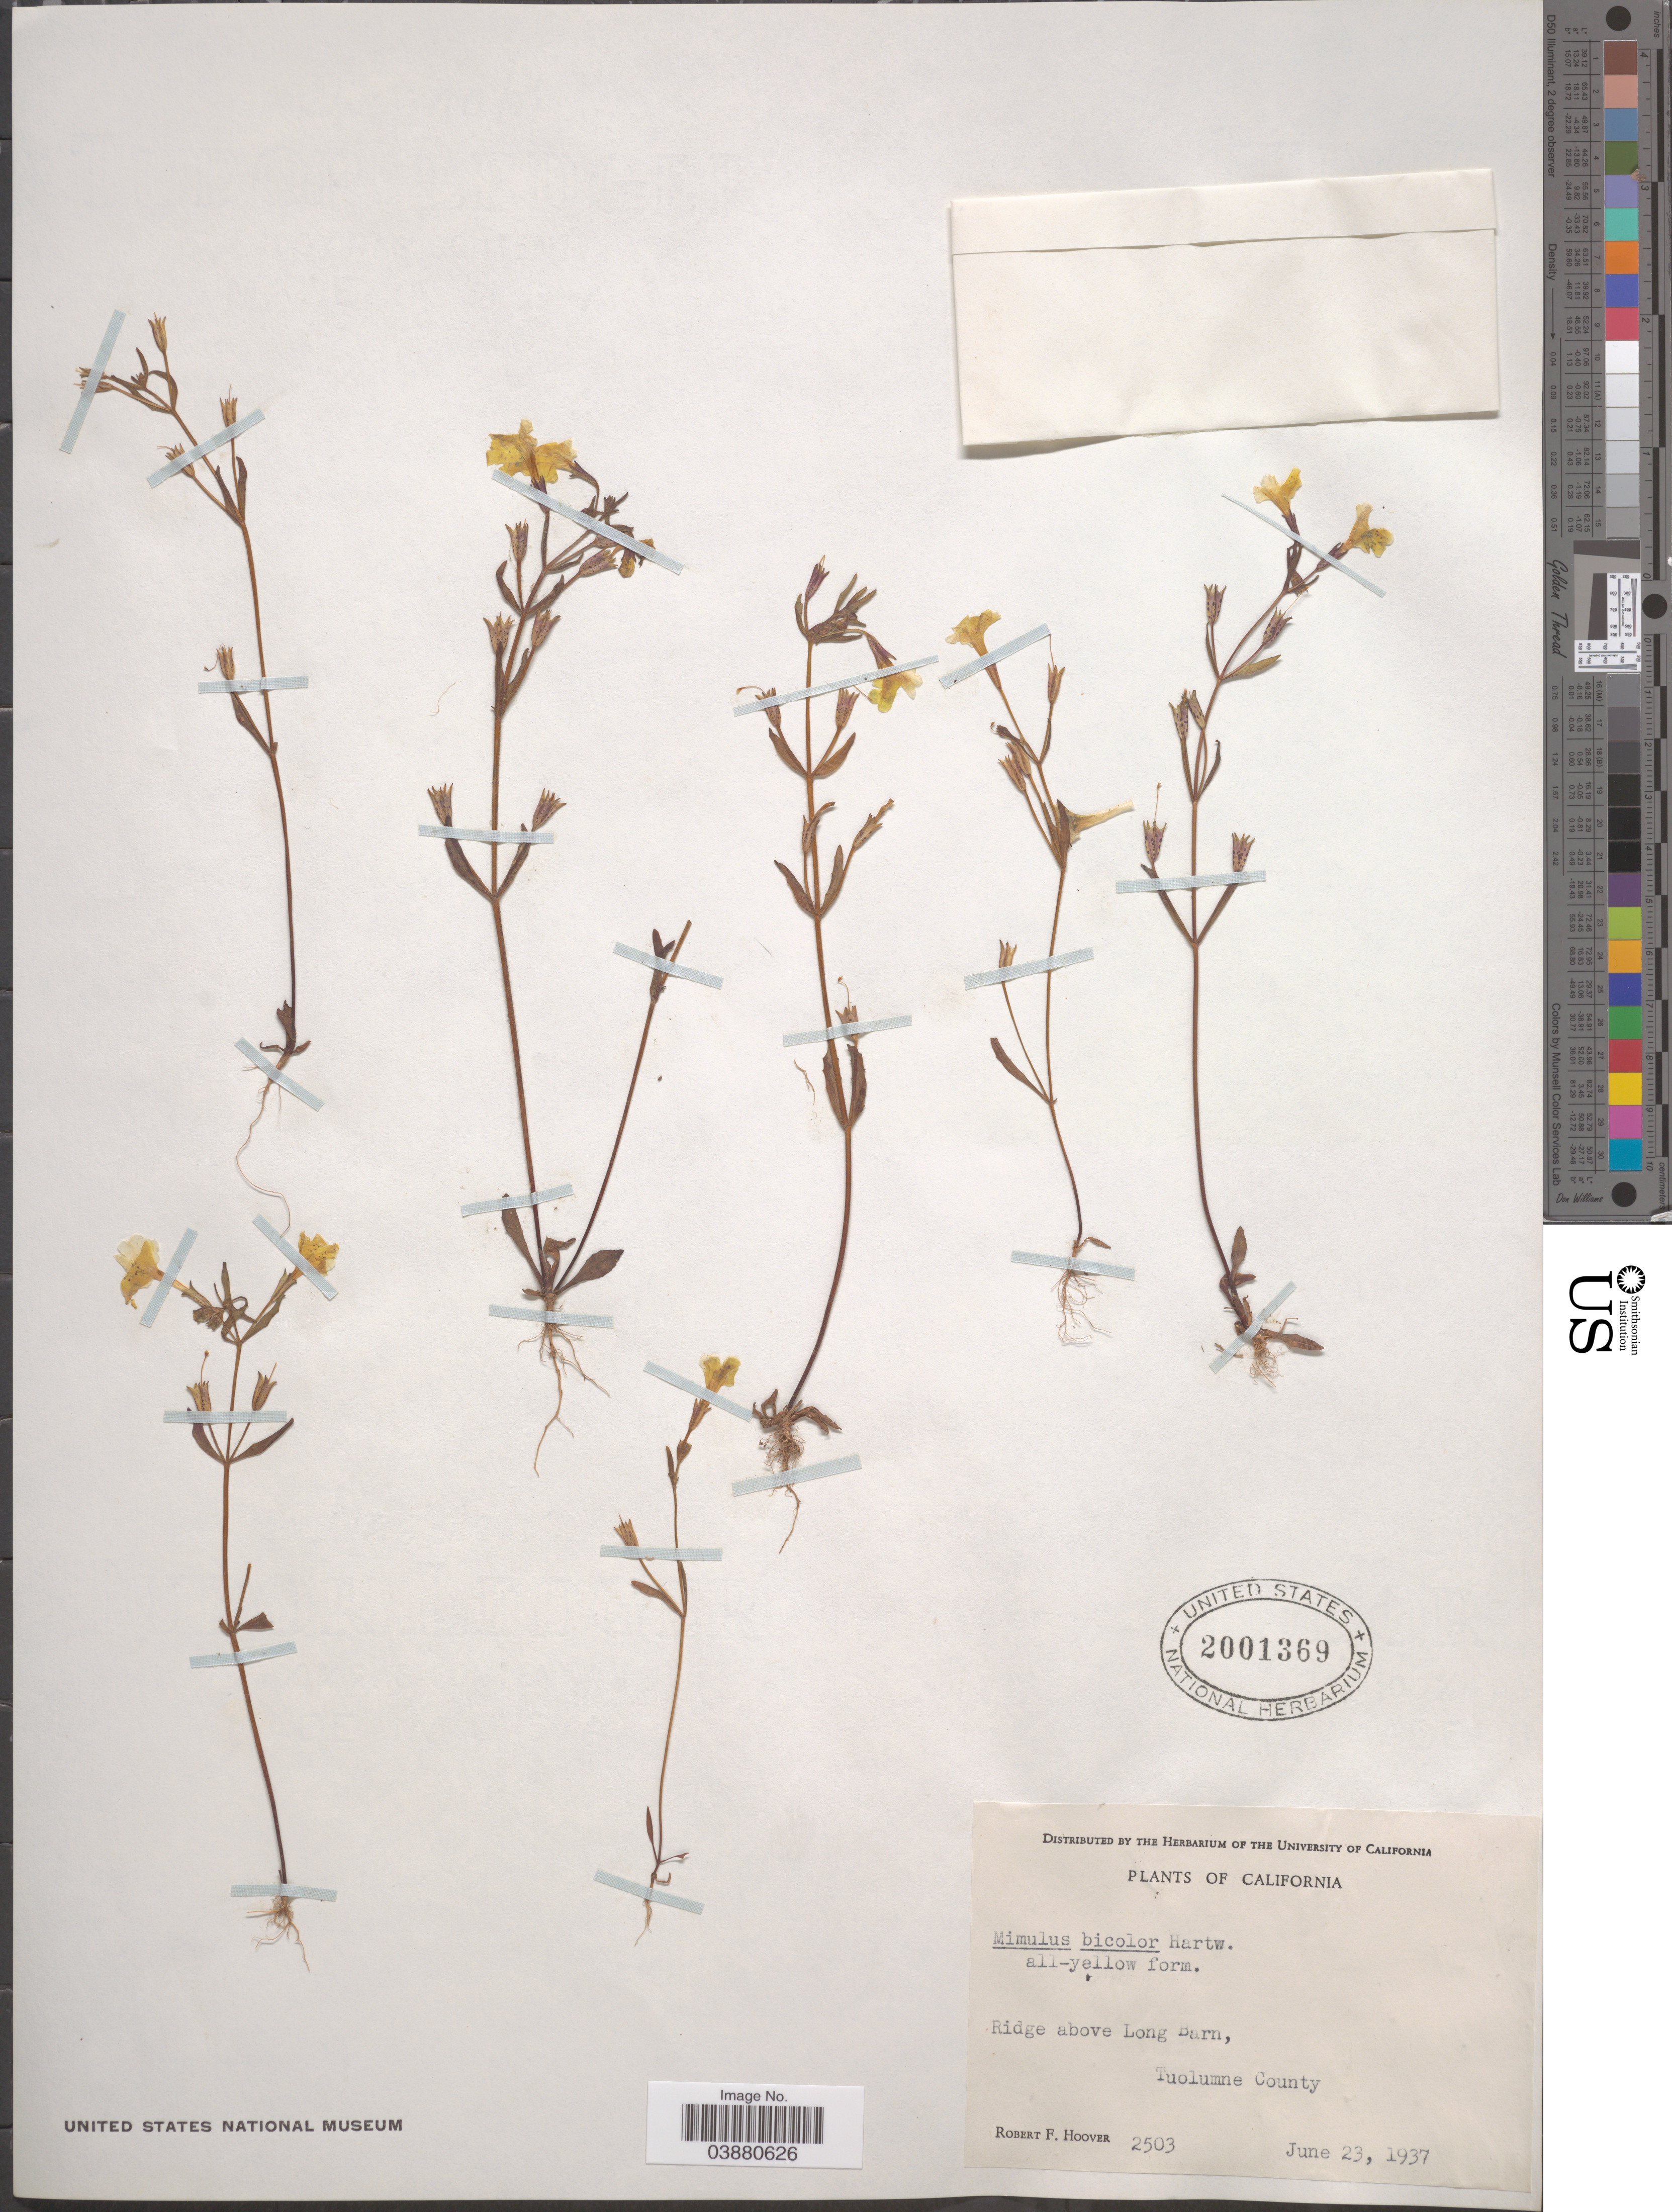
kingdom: Plantae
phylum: Tracheophyta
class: Magnoliopsida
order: Lamiales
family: Phrymaceae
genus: Mimulus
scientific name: Mimulus bicolor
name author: Hartw. ex Benth.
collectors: R. F. Hoover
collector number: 2503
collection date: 1937-06-23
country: United States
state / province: California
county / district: Tuolumne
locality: Ridge above Long Barn, Tuolumne County.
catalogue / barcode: US 2001369